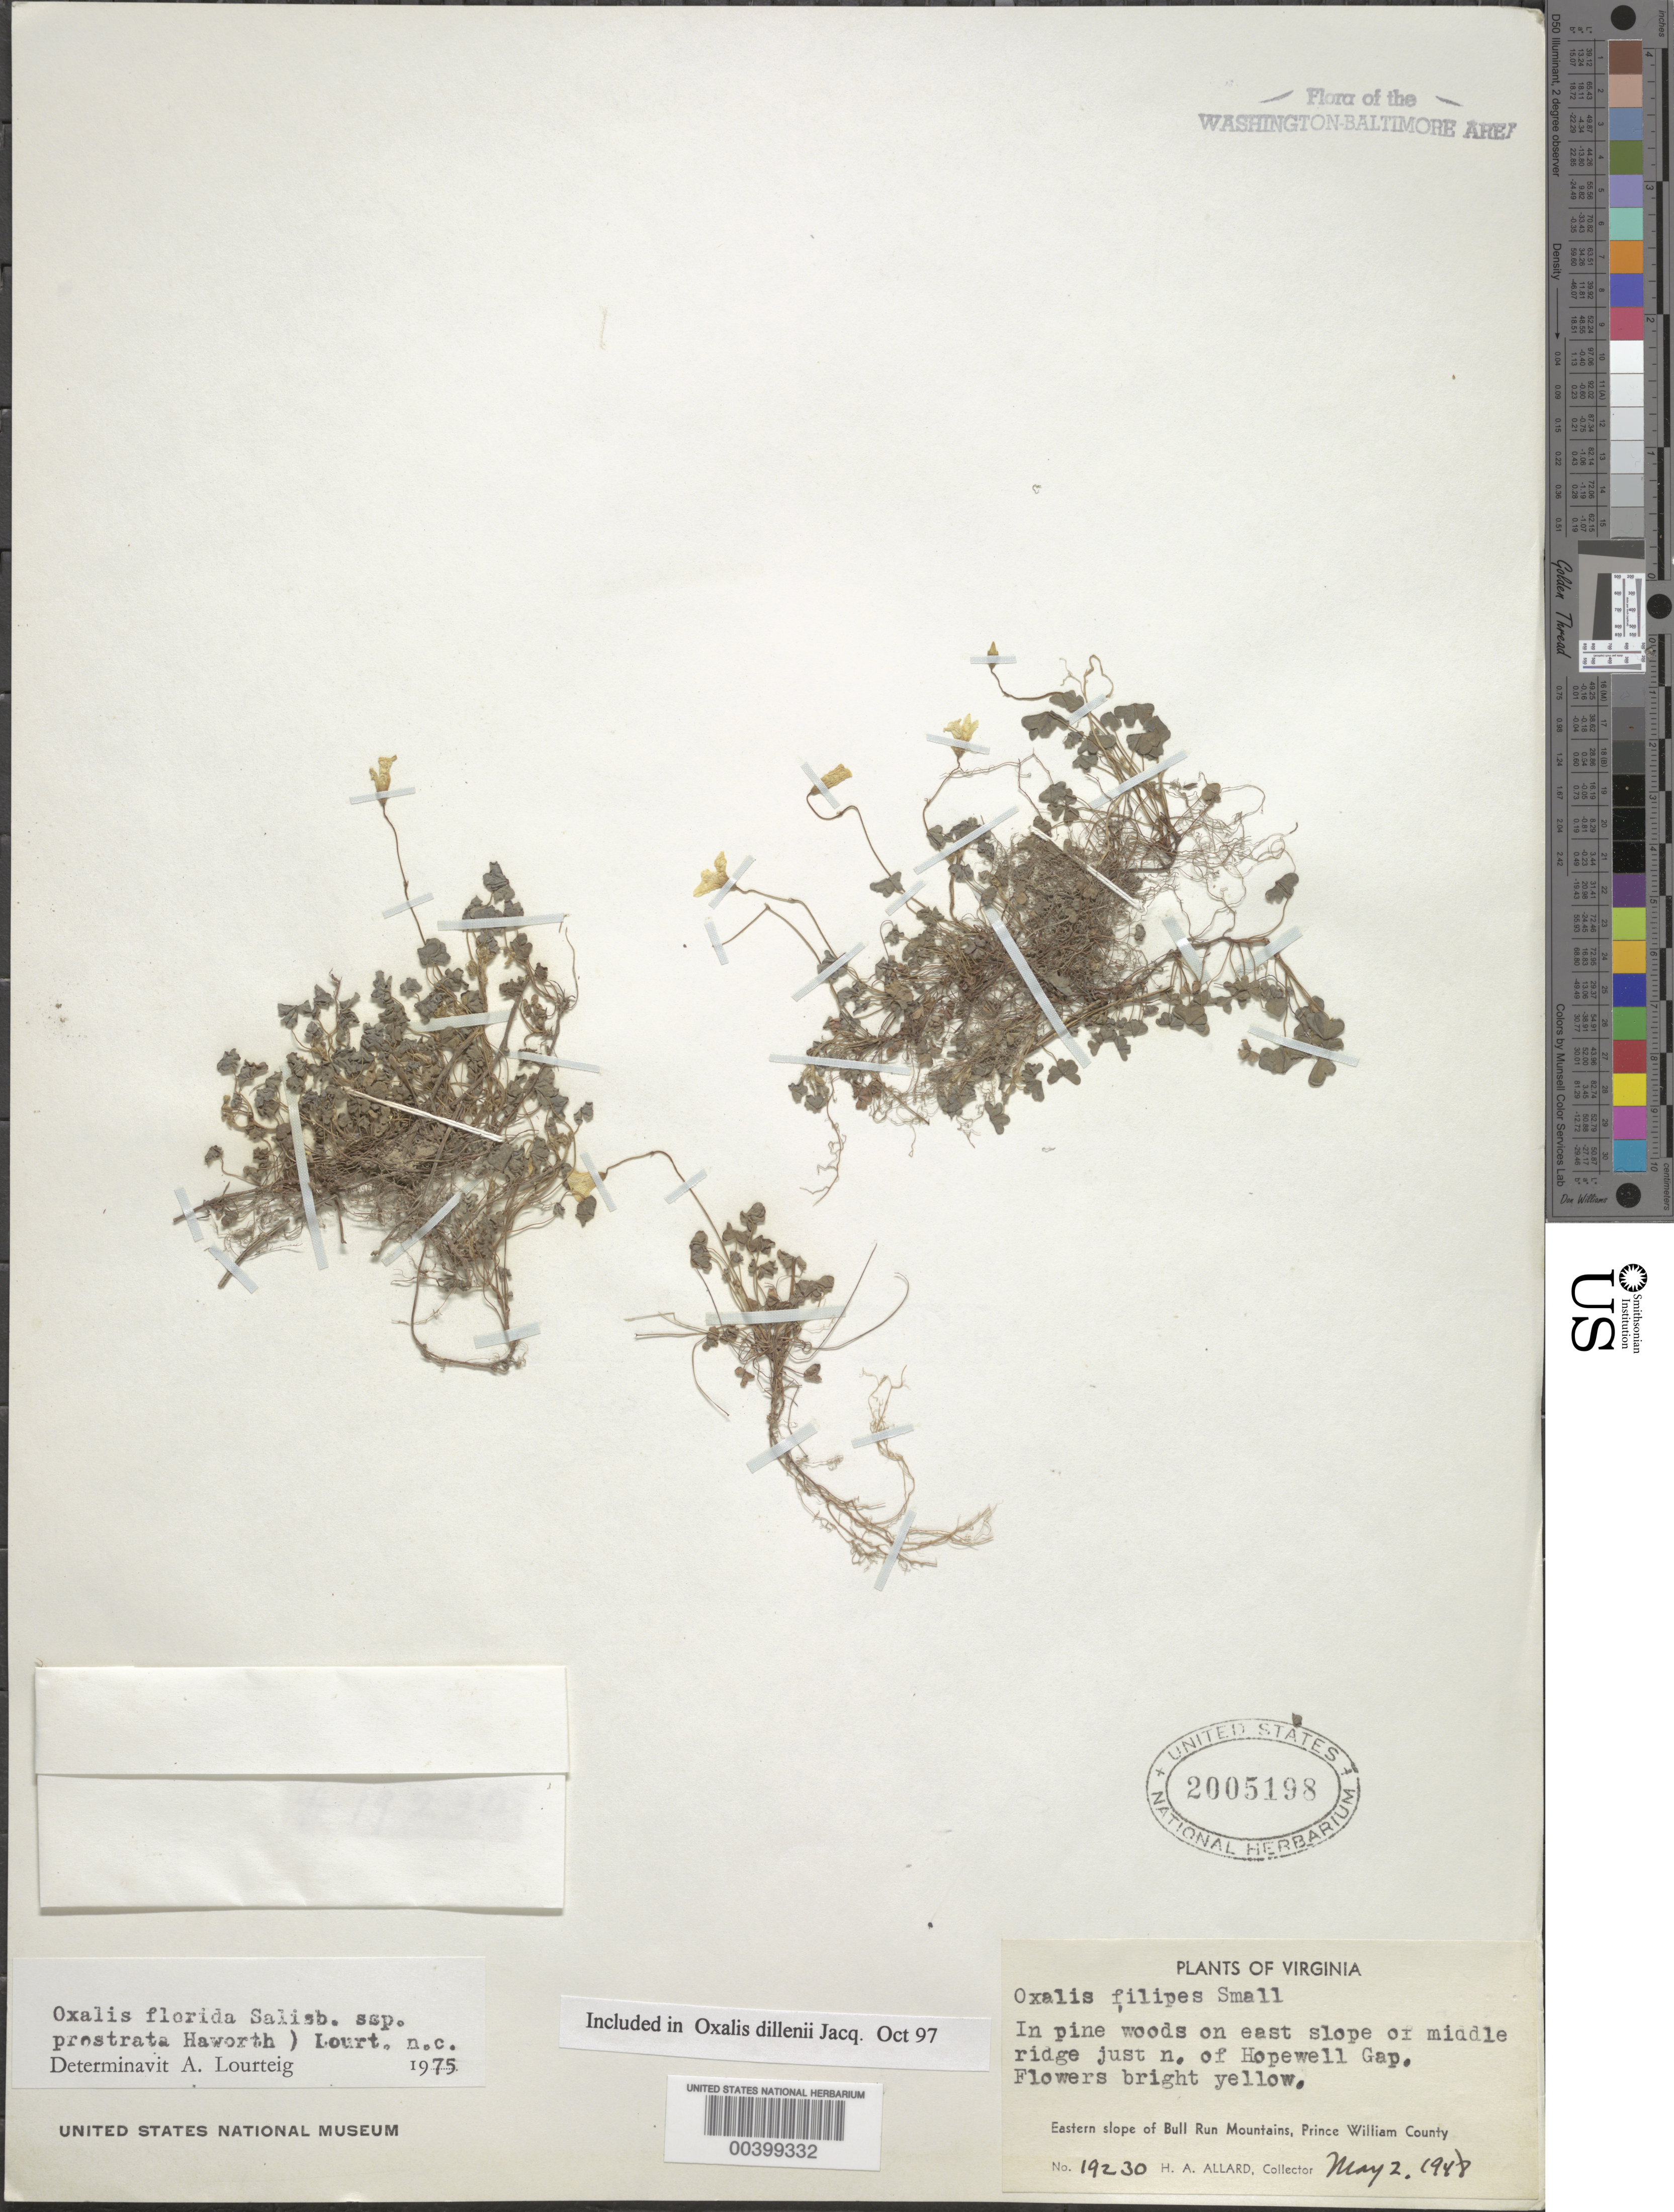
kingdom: Plantae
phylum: Tracheophyta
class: Magnoliopsida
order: Oxalidales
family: Oxalidaceae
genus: Oxalis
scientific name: Oxalis dillenii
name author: Jacq.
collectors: H. A. Allard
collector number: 19230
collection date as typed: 02 May 1948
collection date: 1948-05-02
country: United States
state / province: Virginia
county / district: Prince William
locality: North of Hopewell Gap Bull Run Mts.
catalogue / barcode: US 2005198